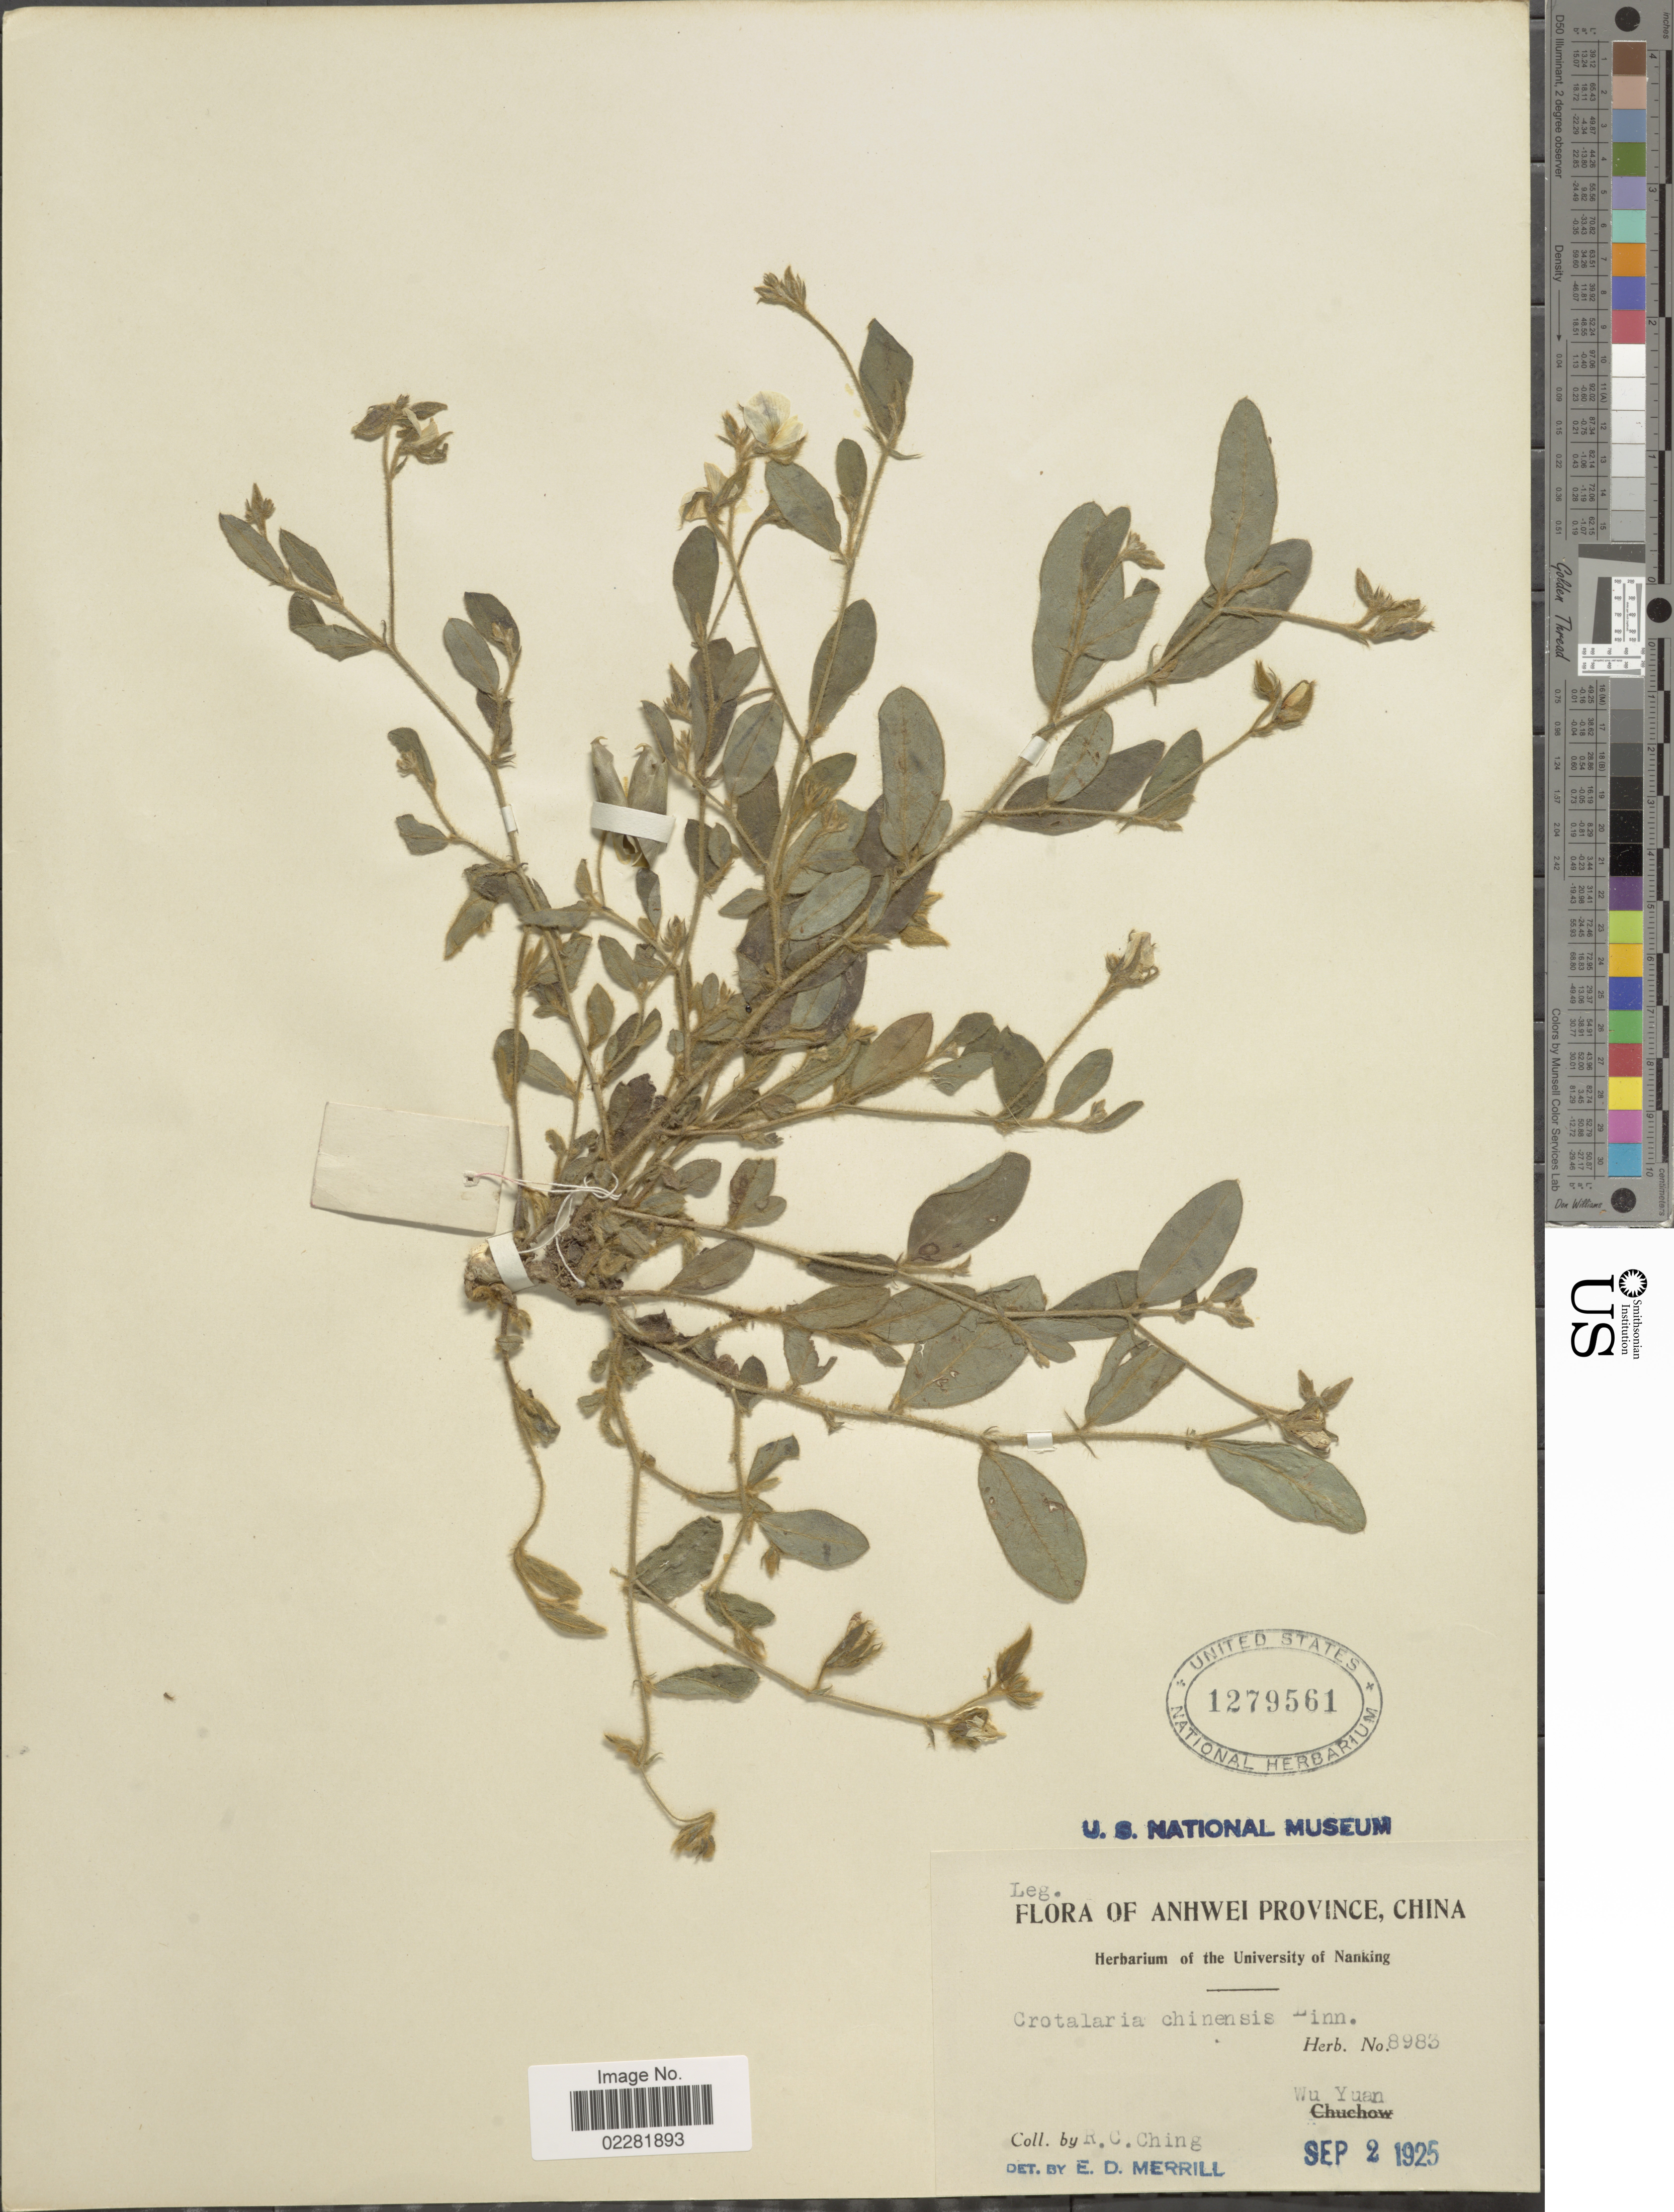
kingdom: Plantae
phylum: Tracheophyta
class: Magnoliopsida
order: Fabales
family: Fabaceae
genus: Crotalaria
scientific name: Crotalaria chinensis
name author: L.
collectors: R. C. Ching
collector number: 8983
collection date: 1925-09-02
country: China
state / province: Anhui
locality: Wu Yuan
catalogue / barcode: US 1279561